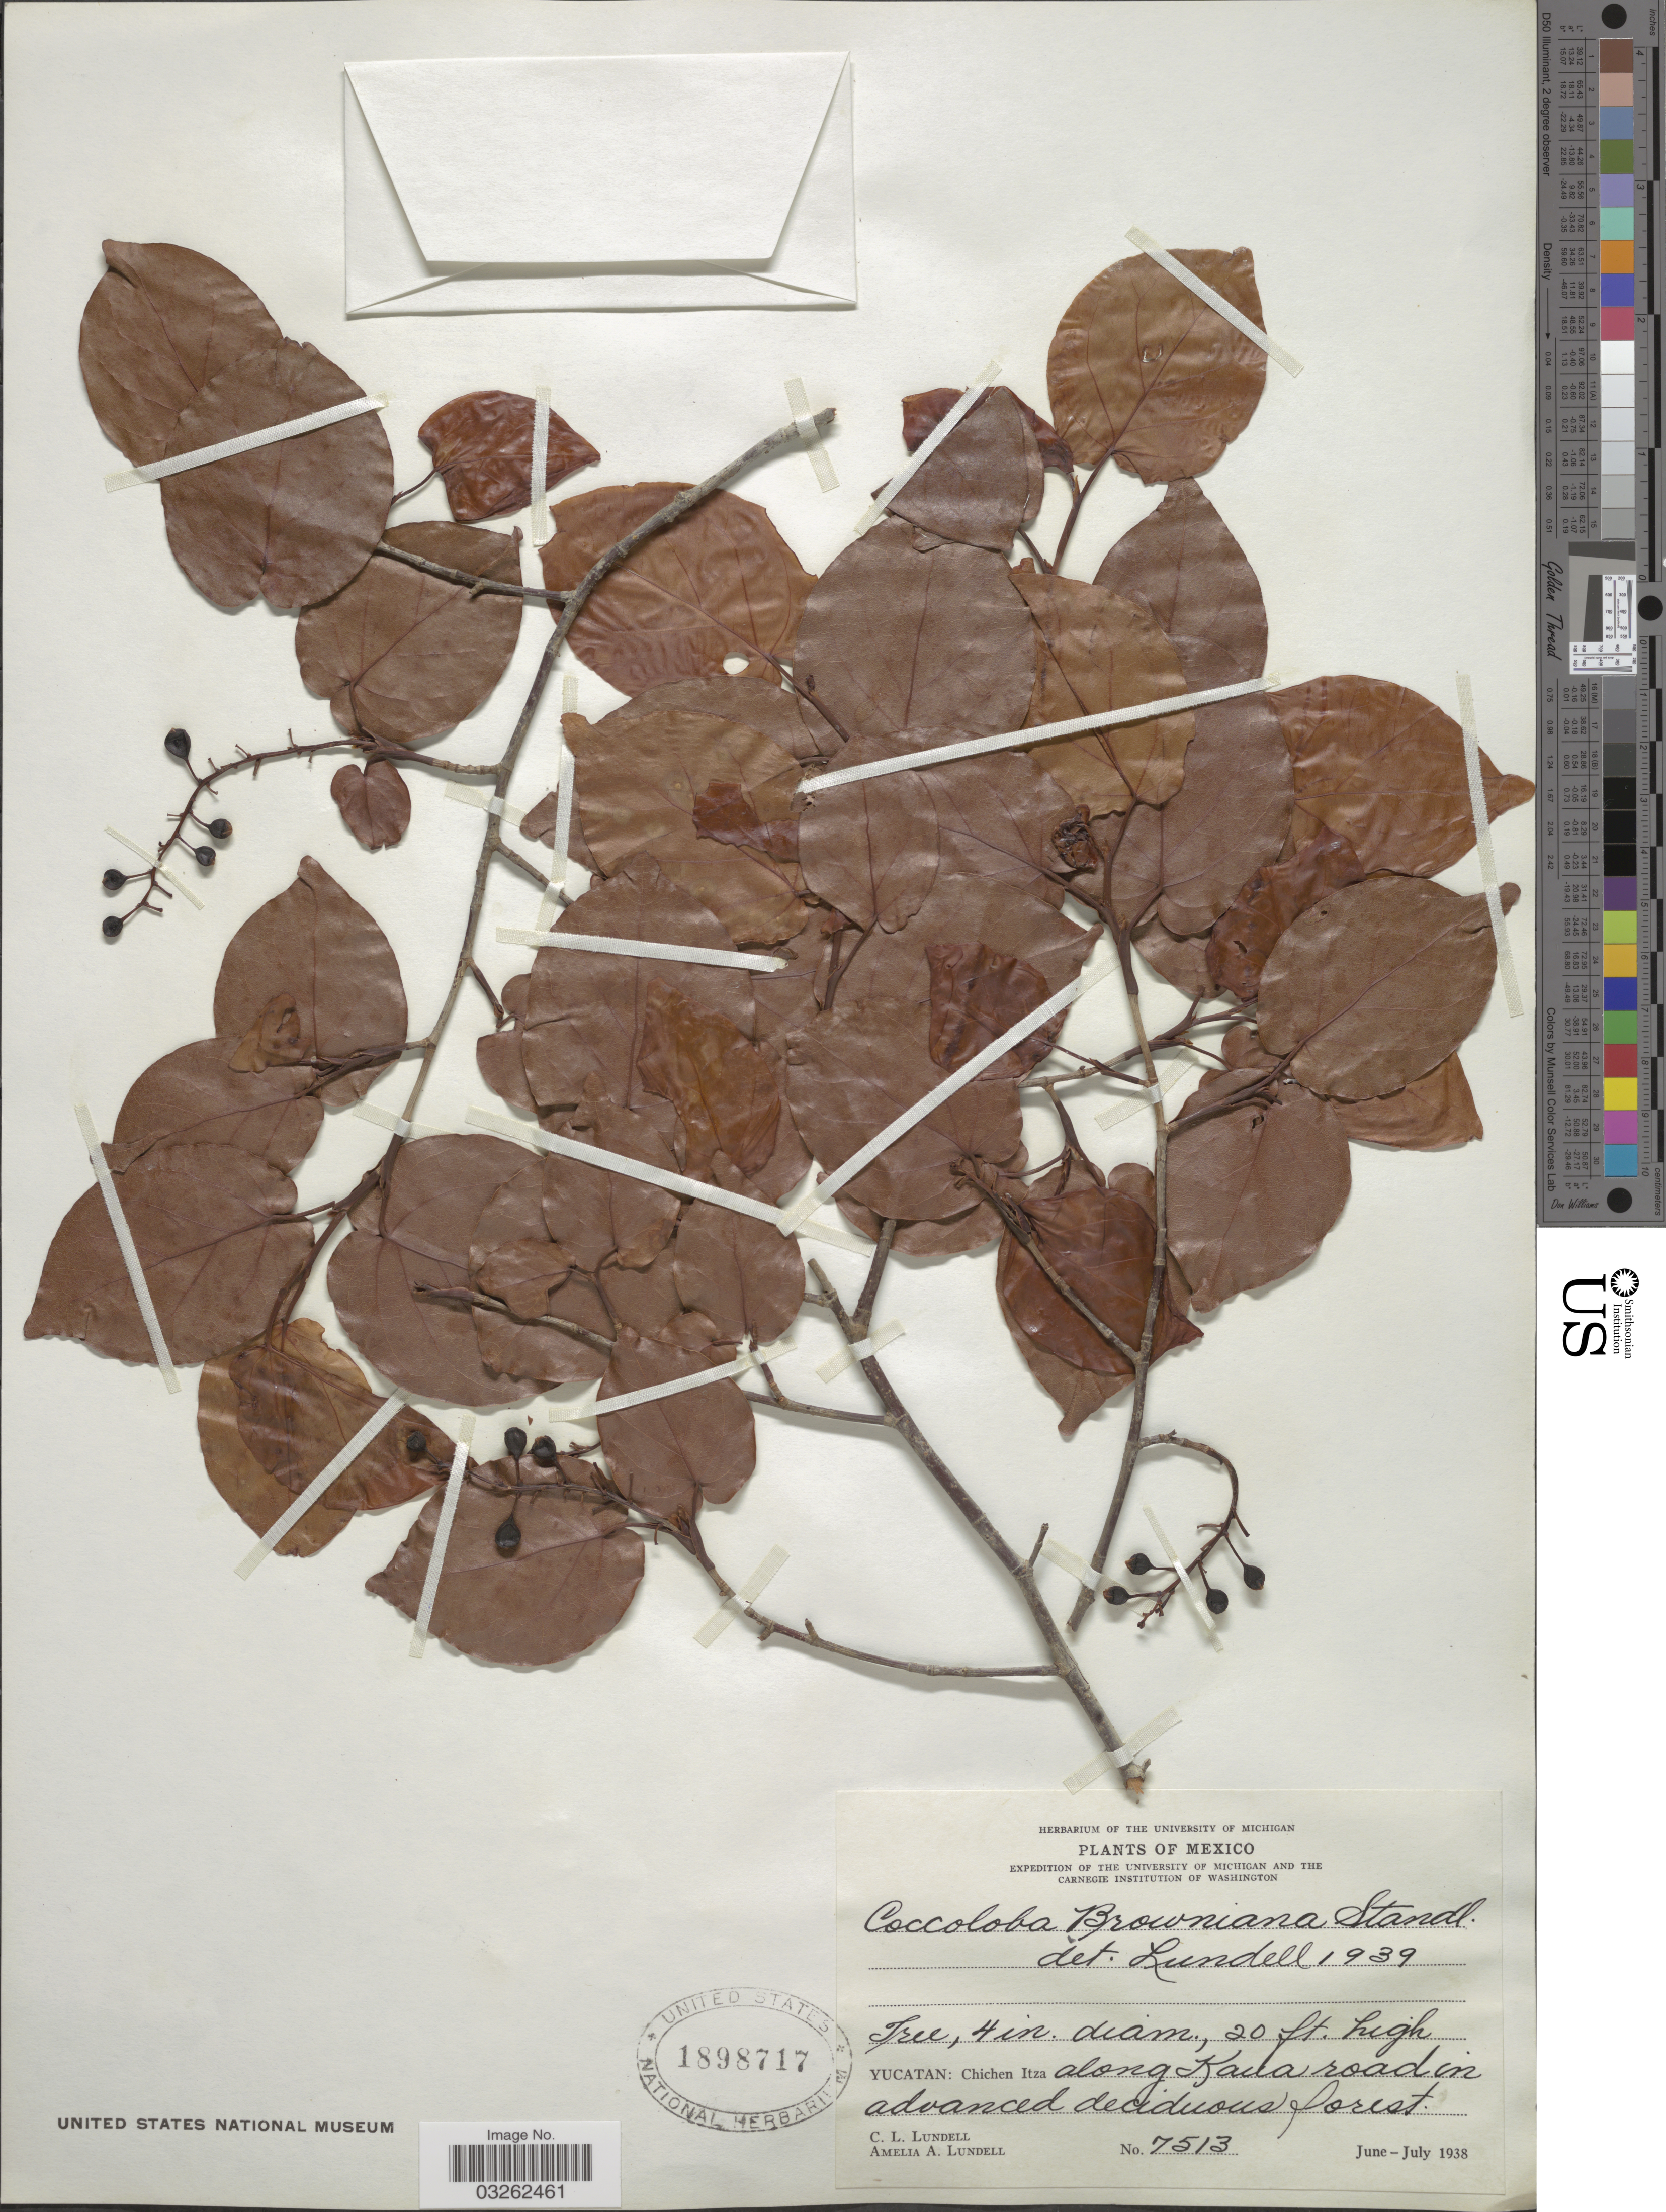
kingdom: Plantae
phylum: Tracheophyta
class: Magnoliopsida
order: Caryophyllales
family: Polygonaceae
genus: Coccoloba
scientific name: Coccoloba acapulcensis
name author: Standl.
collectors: C. L. Lundell & A. A. Lundell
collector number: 7513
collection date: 1938-06/1938-07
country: Mexico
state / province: Yucatán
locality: Chichen Itza along Kaua road in advanced deciduous forest.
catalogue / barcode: US 1898717